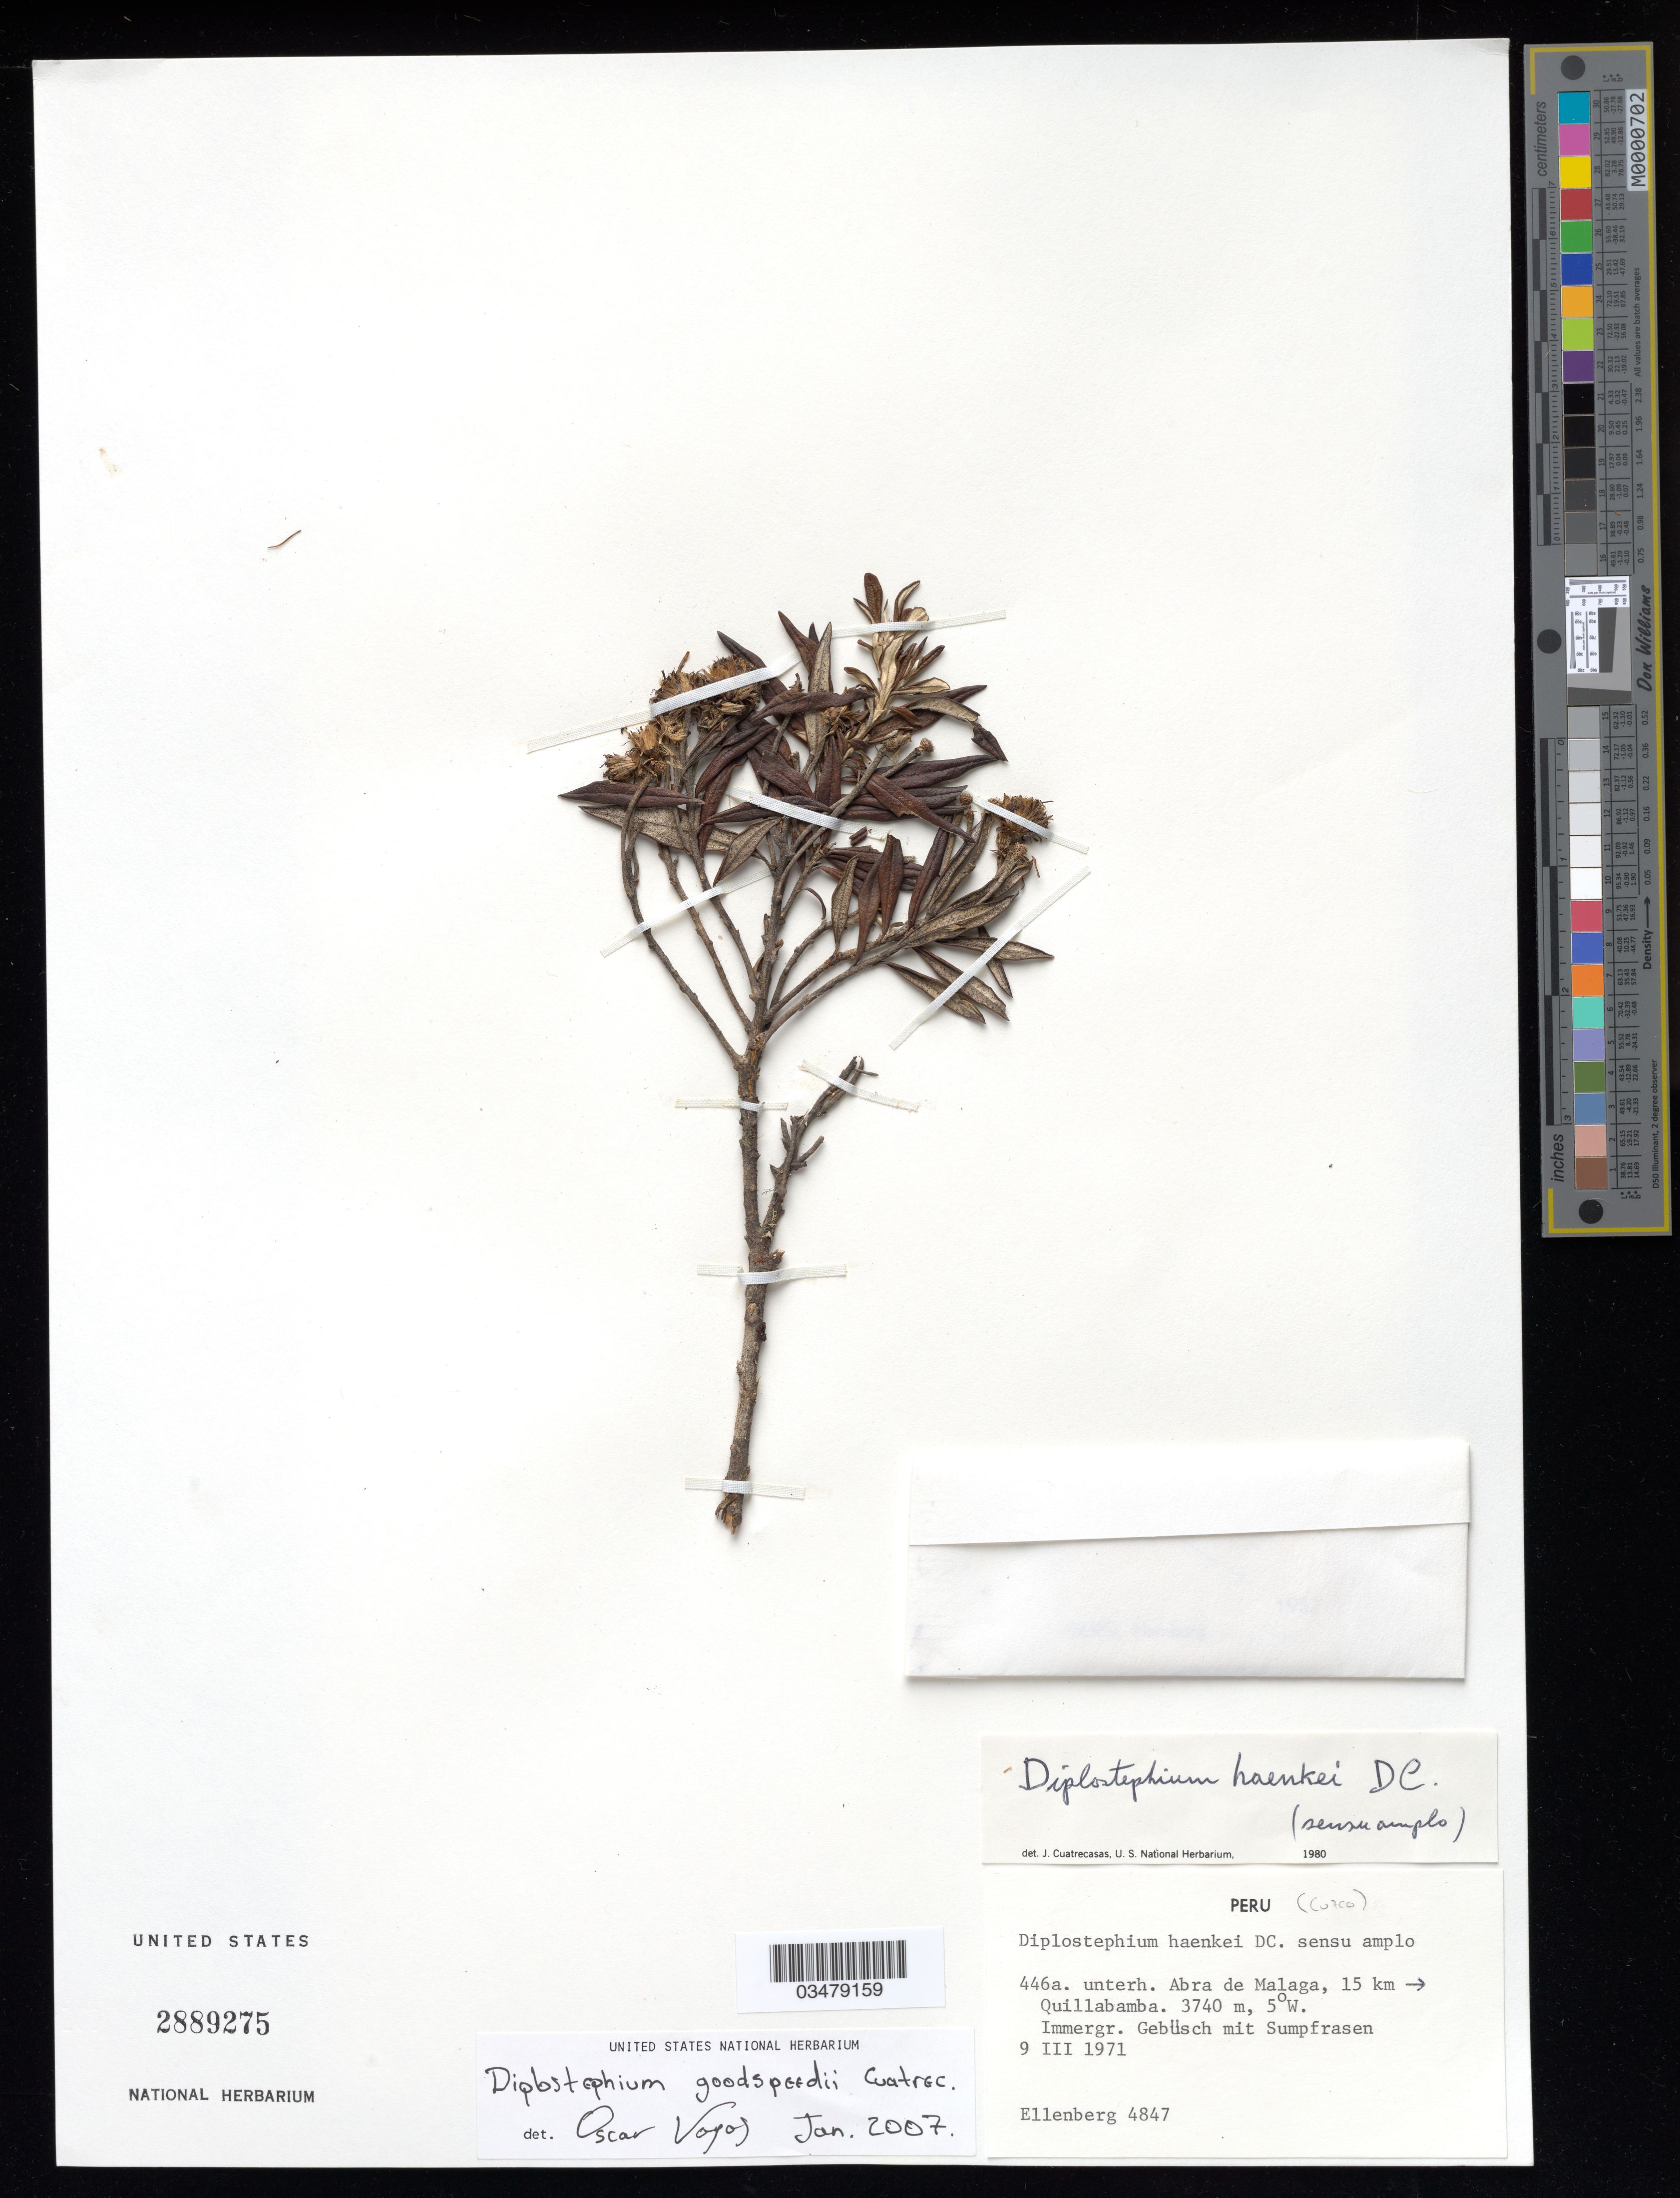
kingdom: Plantae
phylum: Tracheophyta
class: Magnoliopsida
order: Asterales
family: Asteraceae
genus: Diplostephium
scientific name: Diplostephium goodspeedii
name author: Cuatrec.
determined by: Vargas, Oscar M.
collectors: Ellenberg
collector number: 4847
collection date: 1971-03-09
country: Peru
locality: Unterh. Abra de Malaga, 15 km Quillabamba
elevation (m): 3740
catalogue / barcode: US 2889275